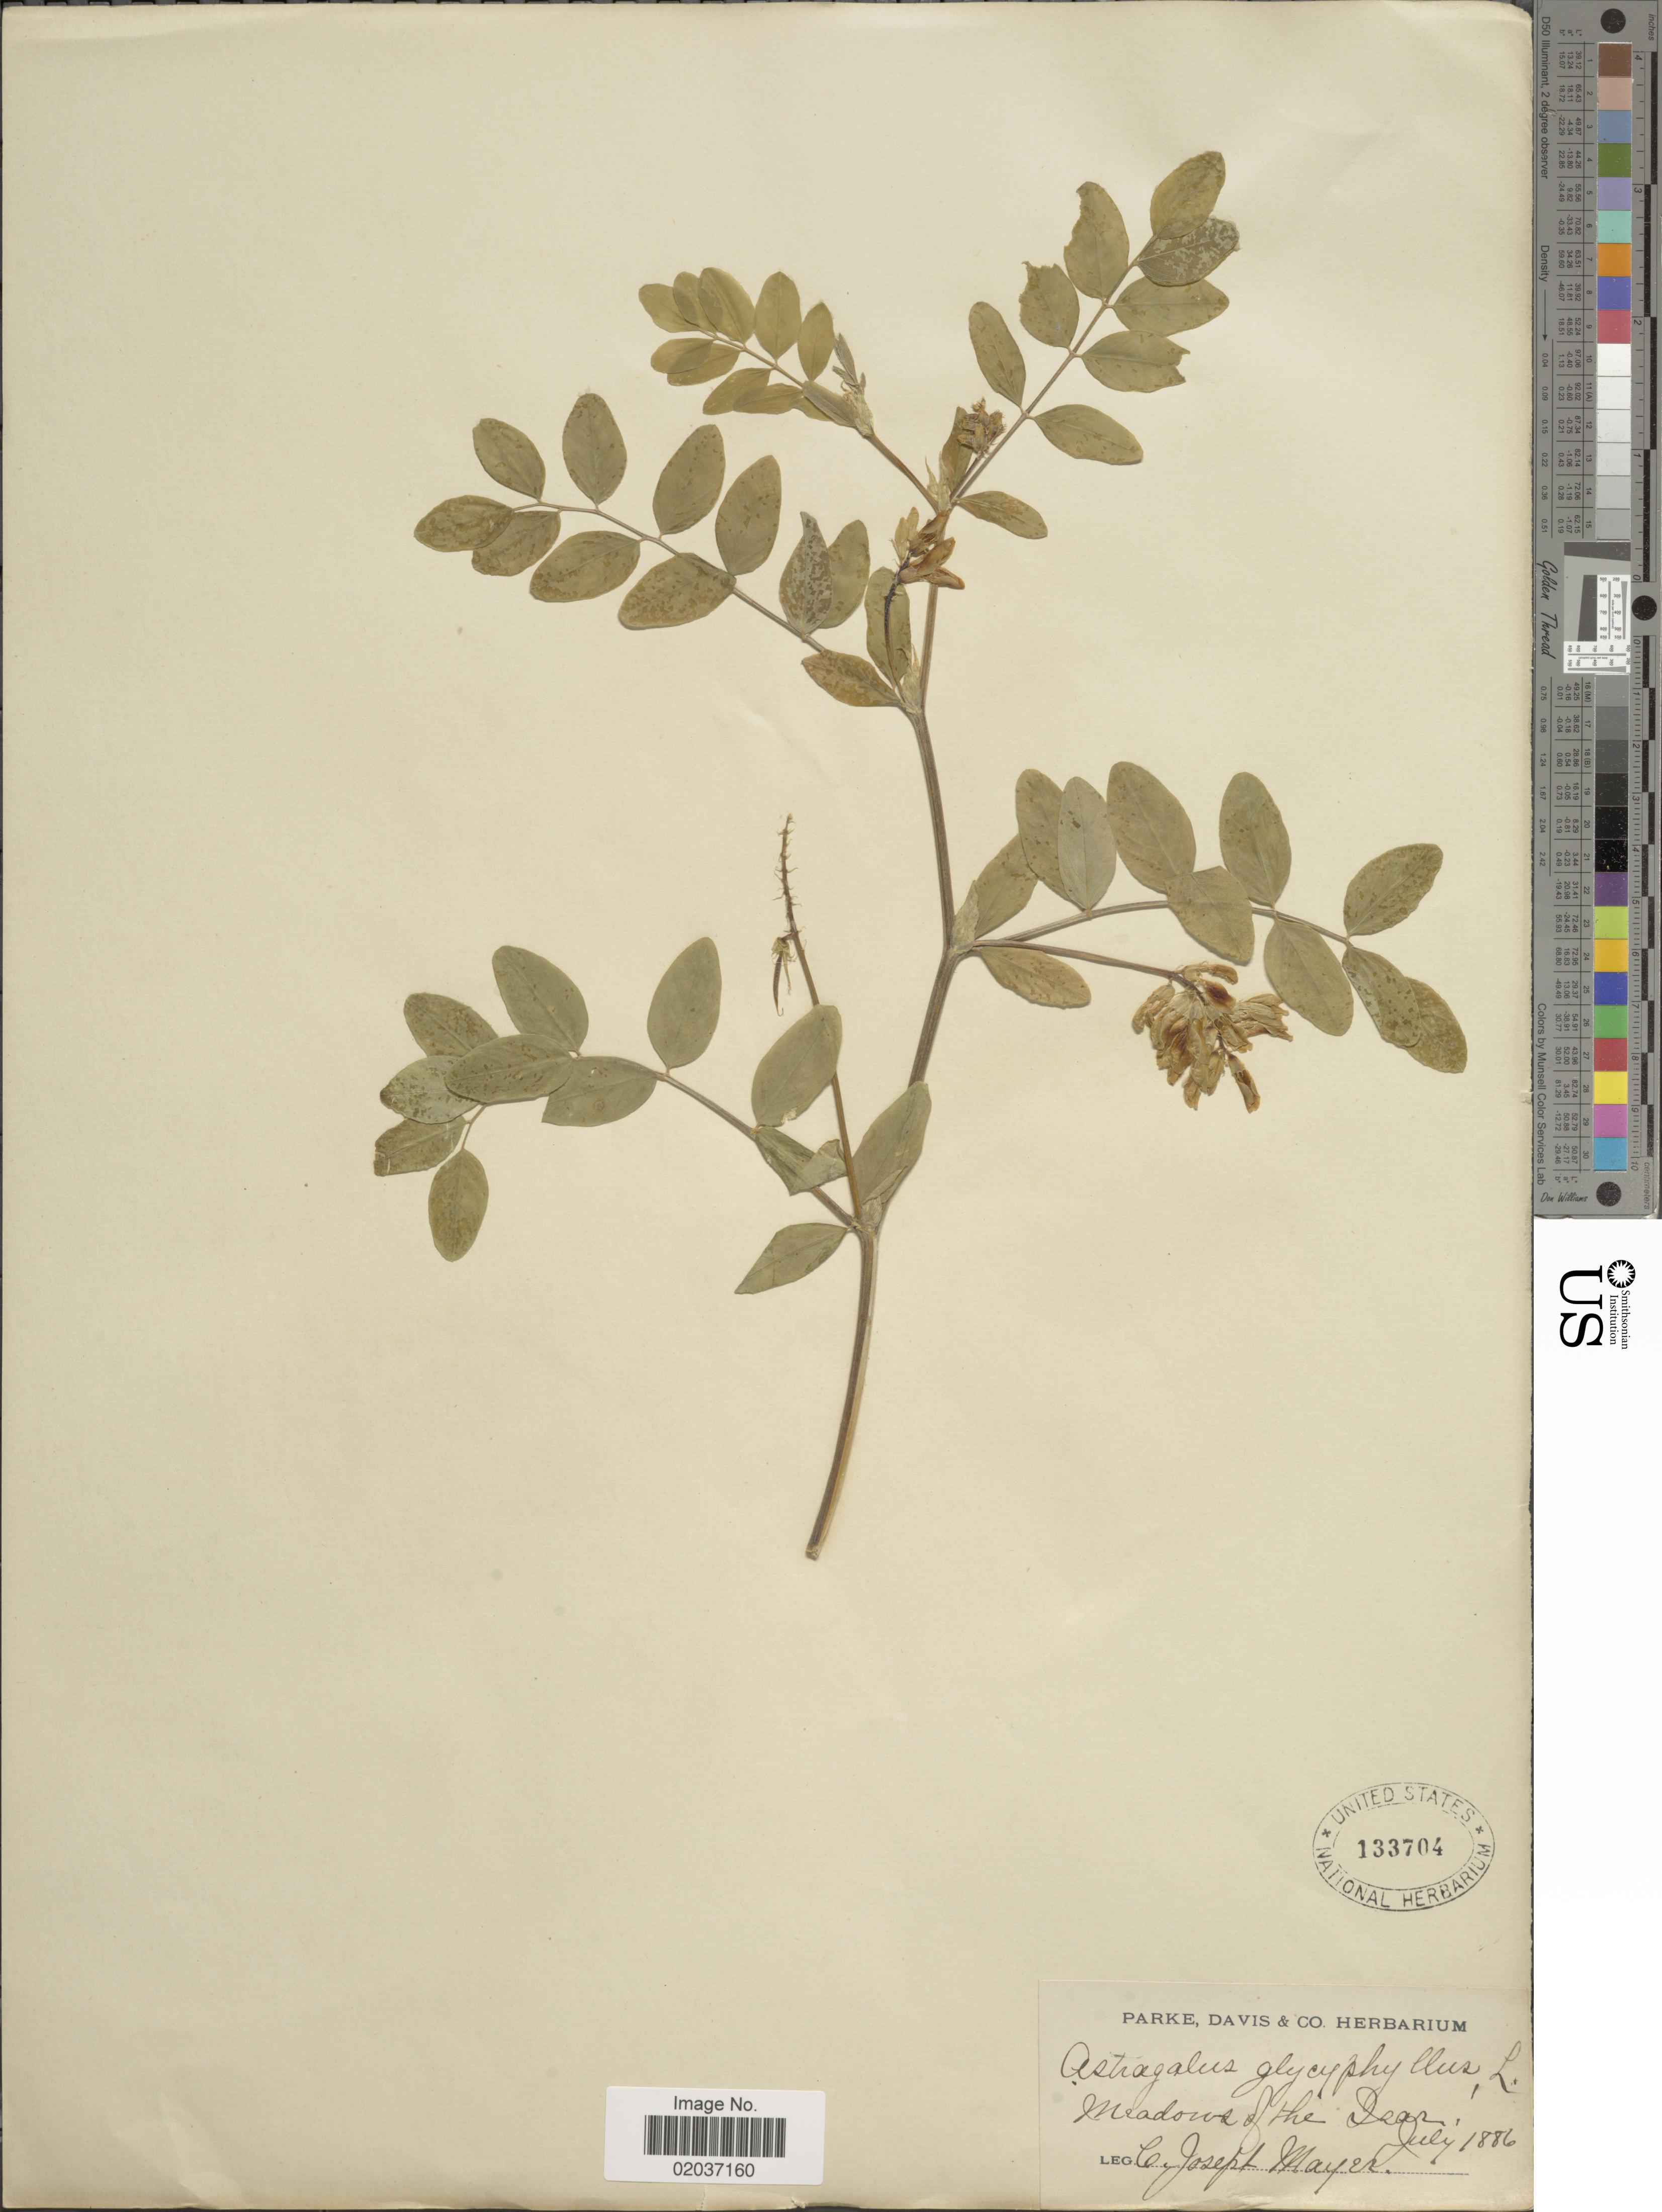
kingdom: Plantae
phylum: Tracheophyta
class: Magnoliopsida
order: Fabales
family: Fabaceae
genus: Astragalus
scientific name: Astragalus glycyphyllos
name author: L.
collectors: C. Mayer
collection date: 1886-07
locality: Meadowd of the Izar. [interpreted]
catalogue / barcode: US 133704